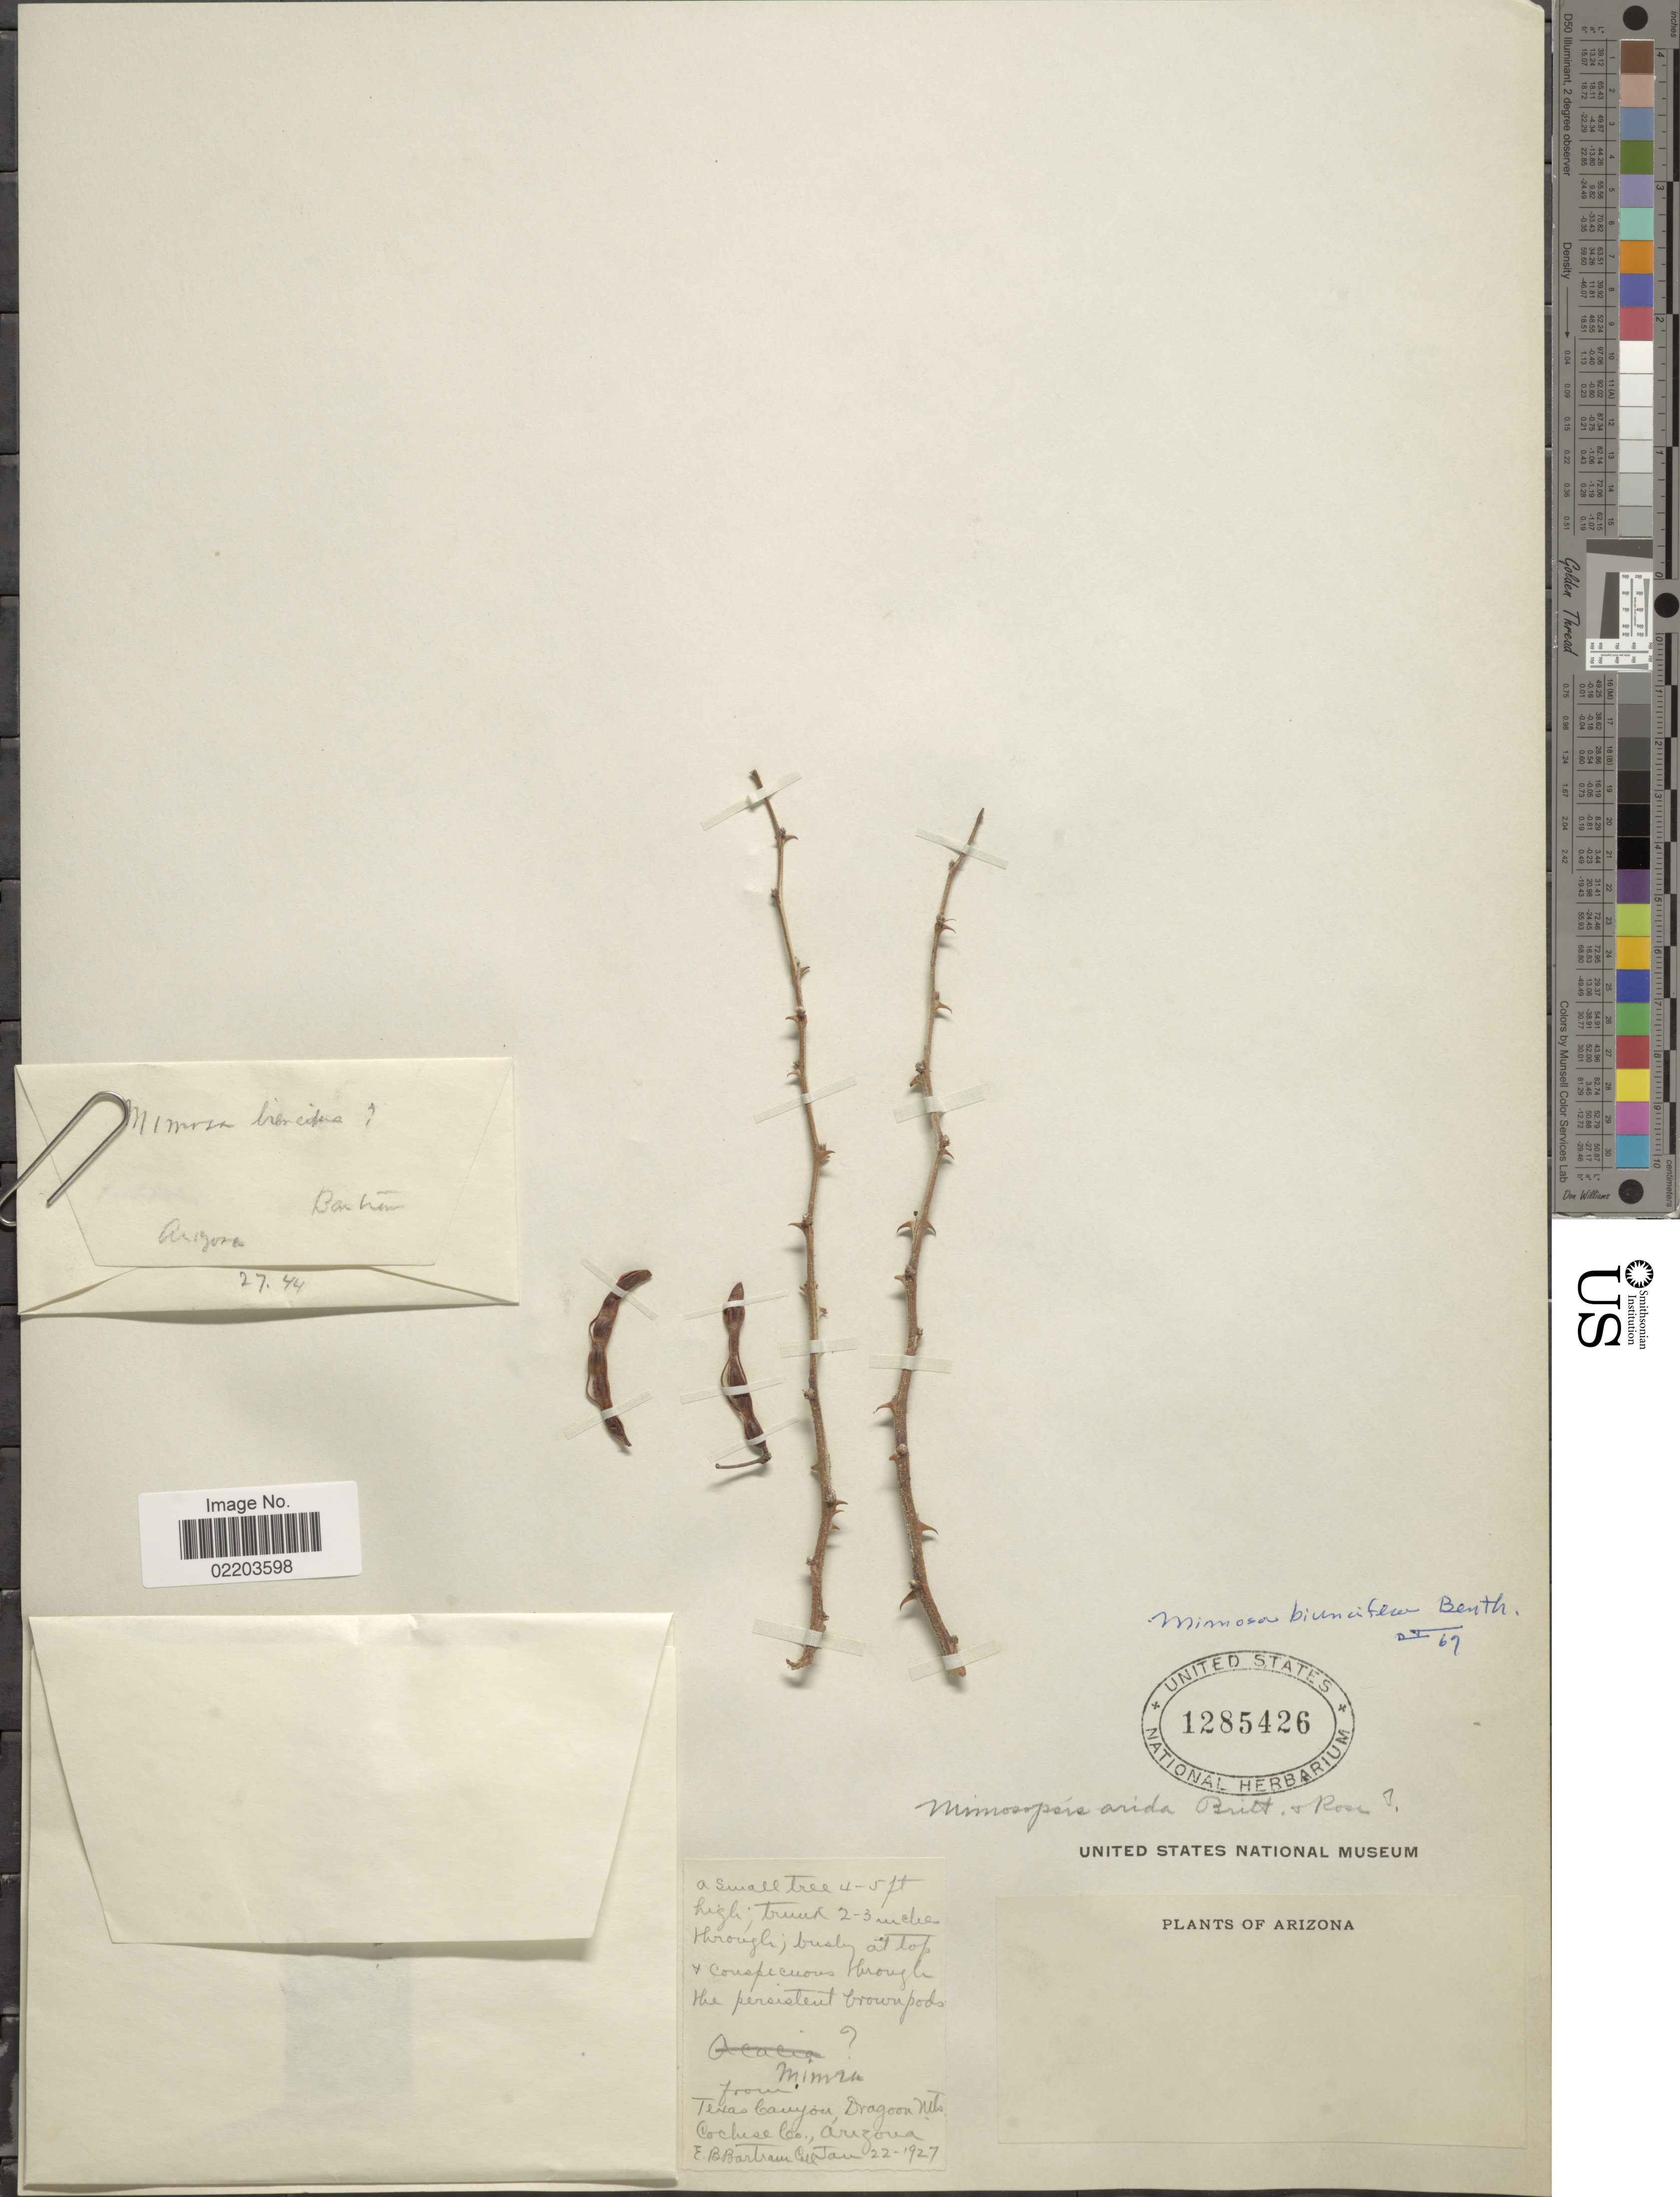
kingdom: Plantae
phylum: Tracheophyta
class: Magnoliopsida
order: Fabales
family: Fabaceae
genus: Mimosa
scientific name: Mimosa biuncifera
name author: Benth.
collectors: E. B. Bartram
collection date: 1927-01-22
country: United States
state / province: Arizona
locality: From texas Canyon, Dragoon Mts, Cochuse Co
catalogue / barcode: US 1285426